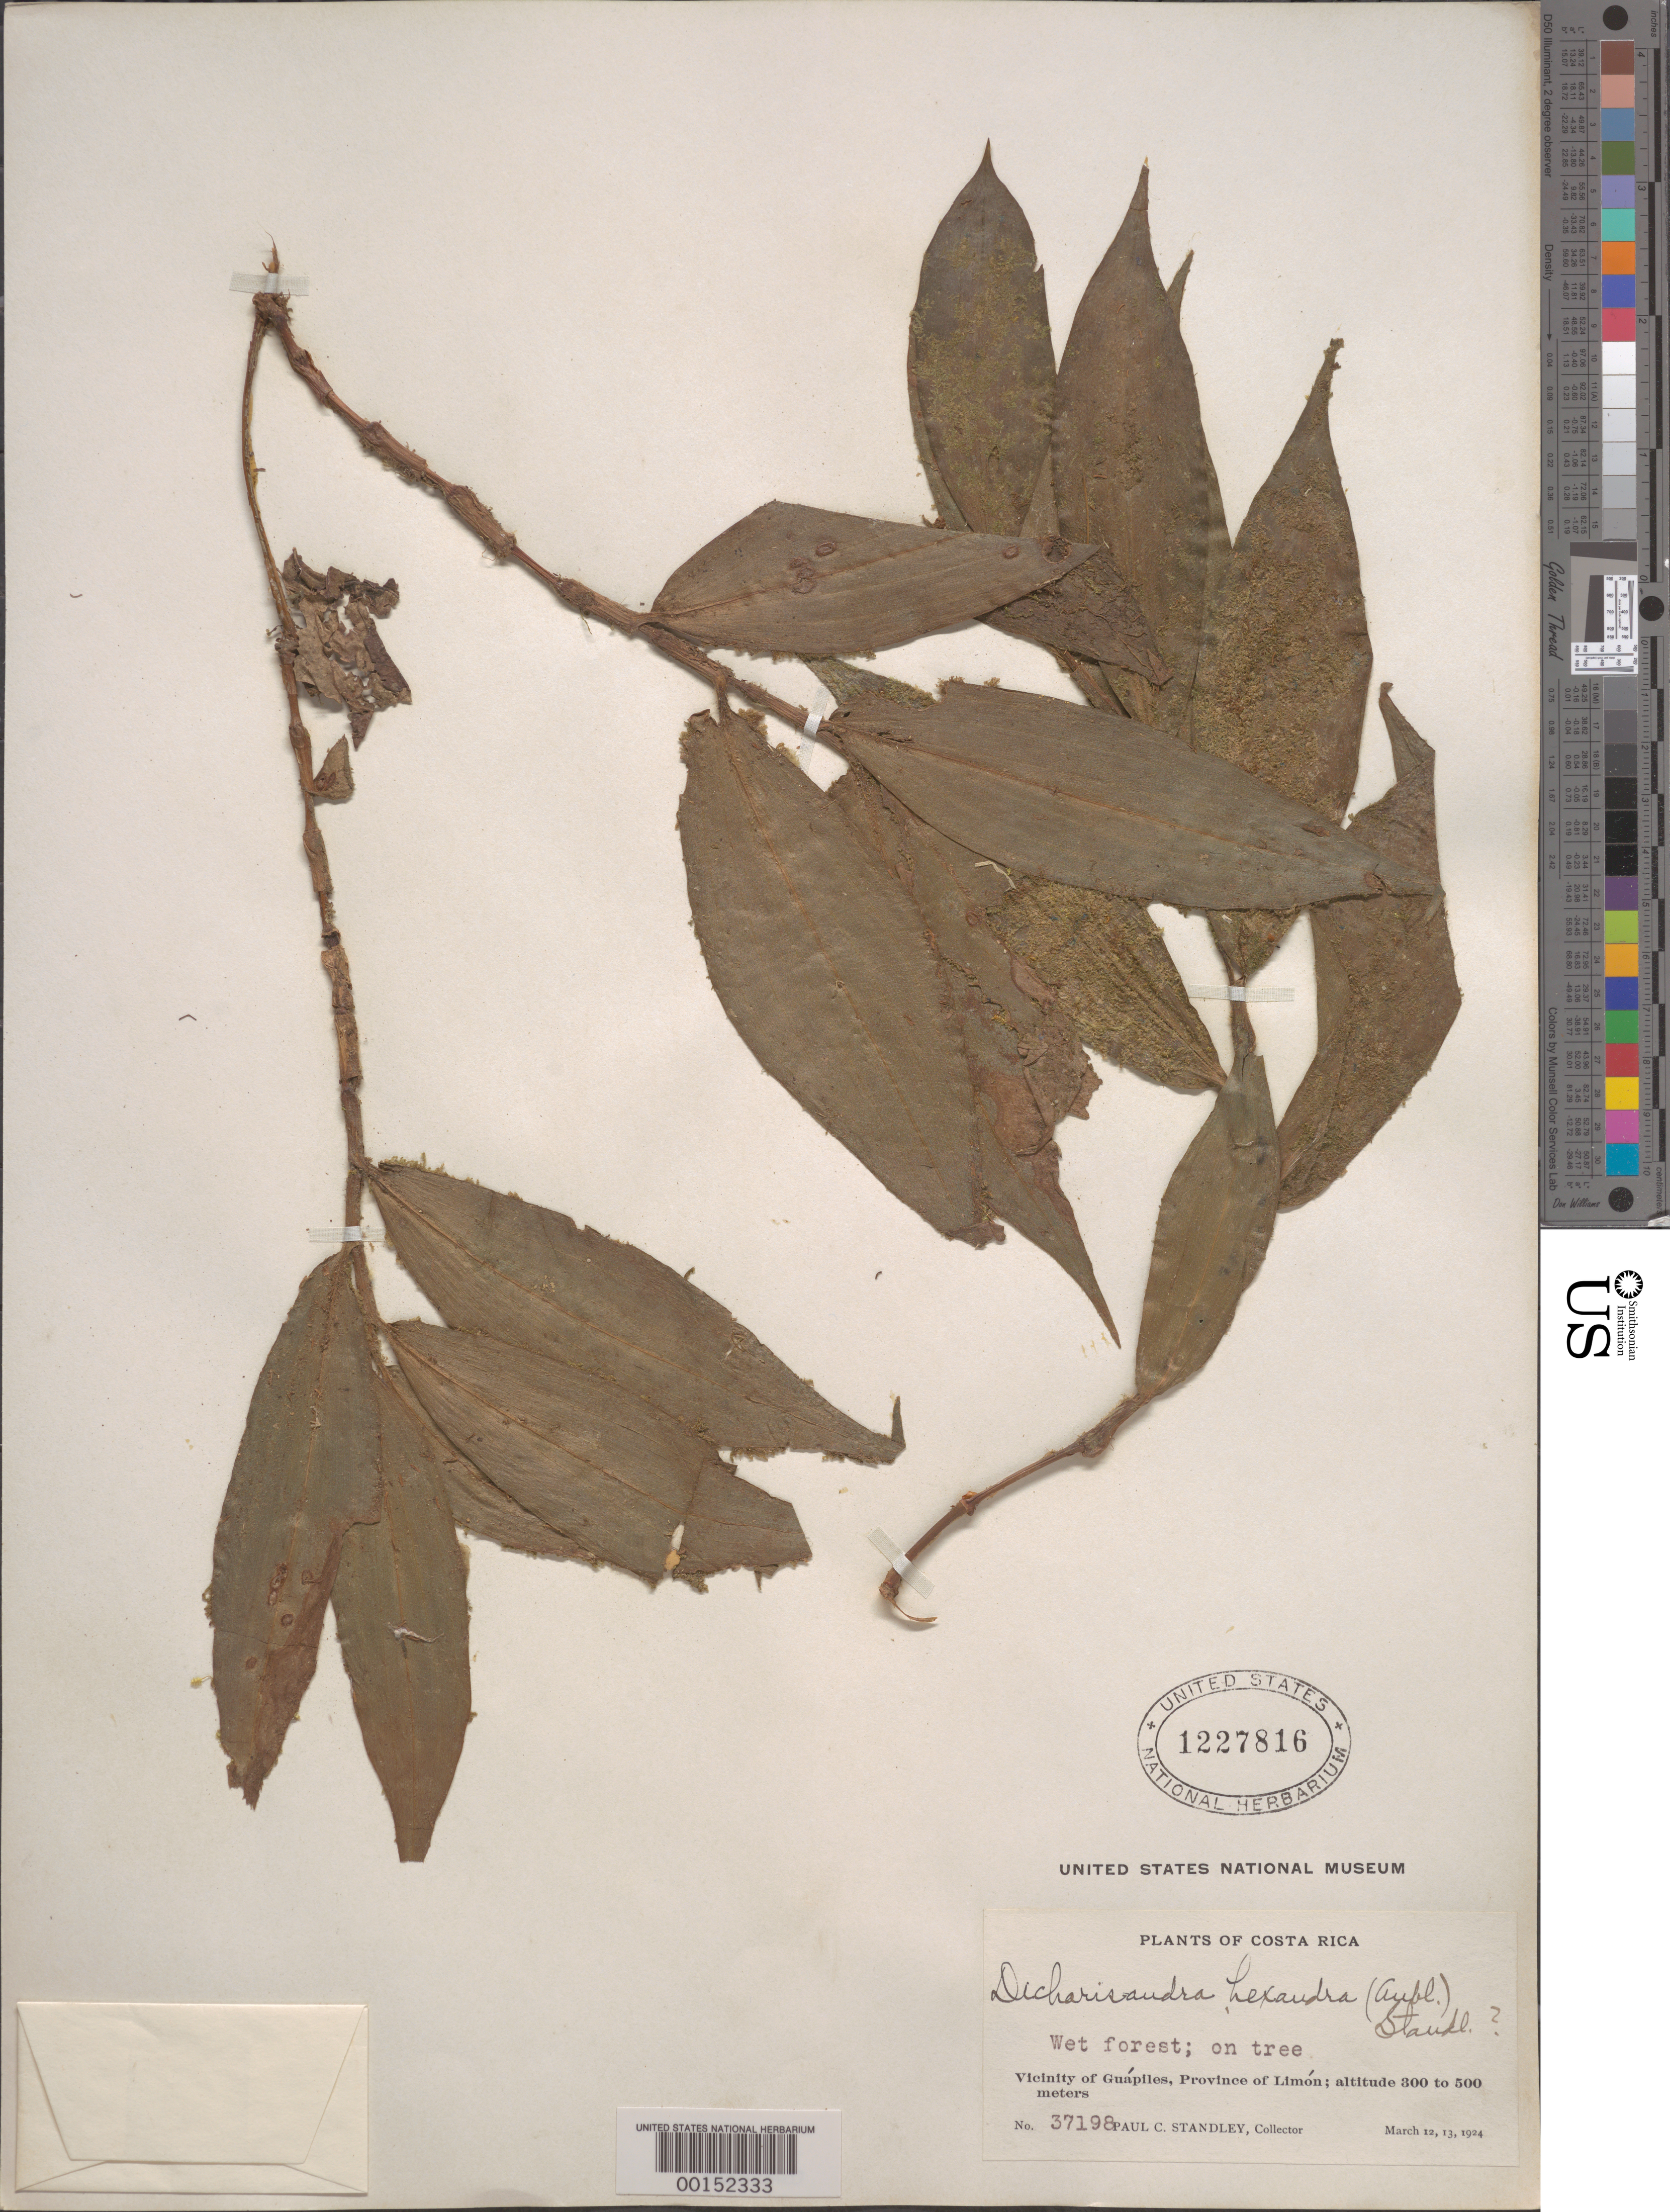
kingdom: Plantae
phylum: Tracheophyta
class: Liliopsida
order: Commelinales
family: Commelinaceae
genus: Dichorisandra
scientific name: Dichorisandra hexandra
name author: (Aubl.) Standl.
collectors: P. C. Standley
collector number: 37198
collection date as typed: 12 Mar 1924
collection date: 1924-03-12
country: Costa Rica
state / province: Limón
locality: Guapiles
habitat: Wet forest, on tree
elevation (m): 300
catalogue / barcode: US 1227816